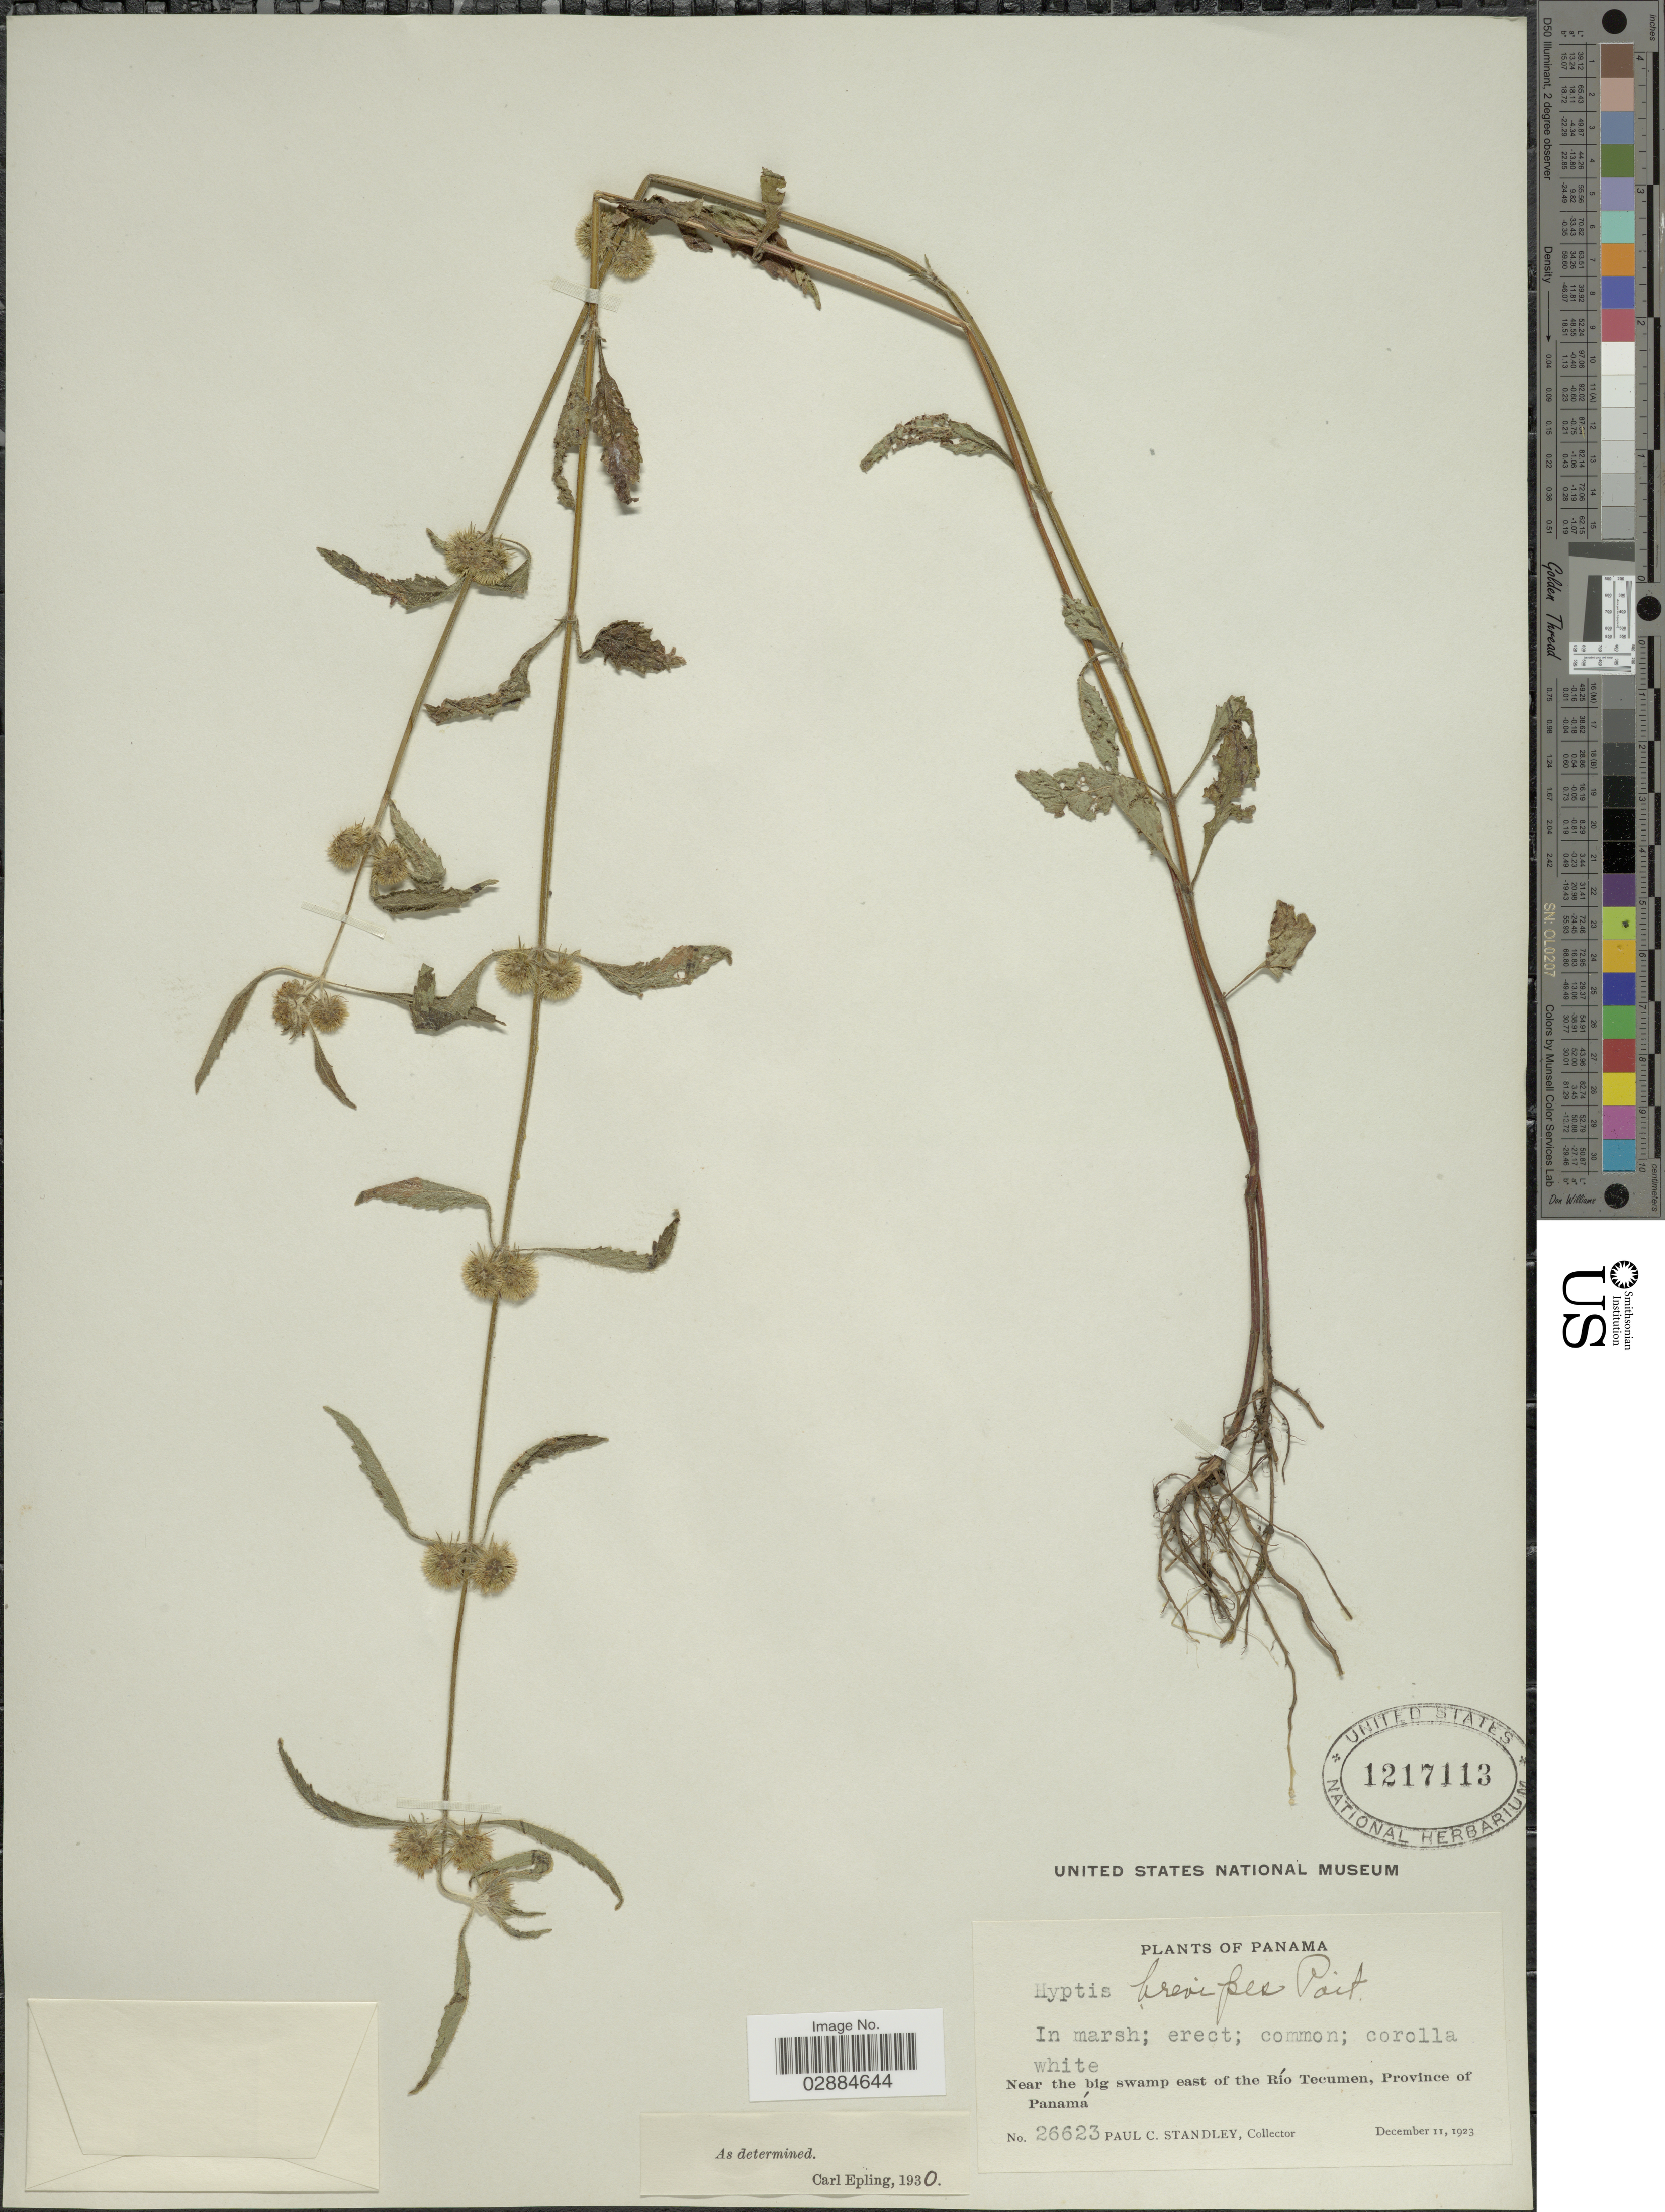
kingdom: Plantae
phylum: Tracheophyta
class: Magnoliopsida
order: Lamiales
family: Lamiaceae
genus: Hyptis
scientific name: Hyptis brevipes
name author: Poit.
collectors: P. C. Standley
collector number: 26623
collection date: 1923-12-11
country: Panama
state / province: Panamá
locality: Near the big swamp east of the Río Tecumen.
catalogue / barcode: US 1217113